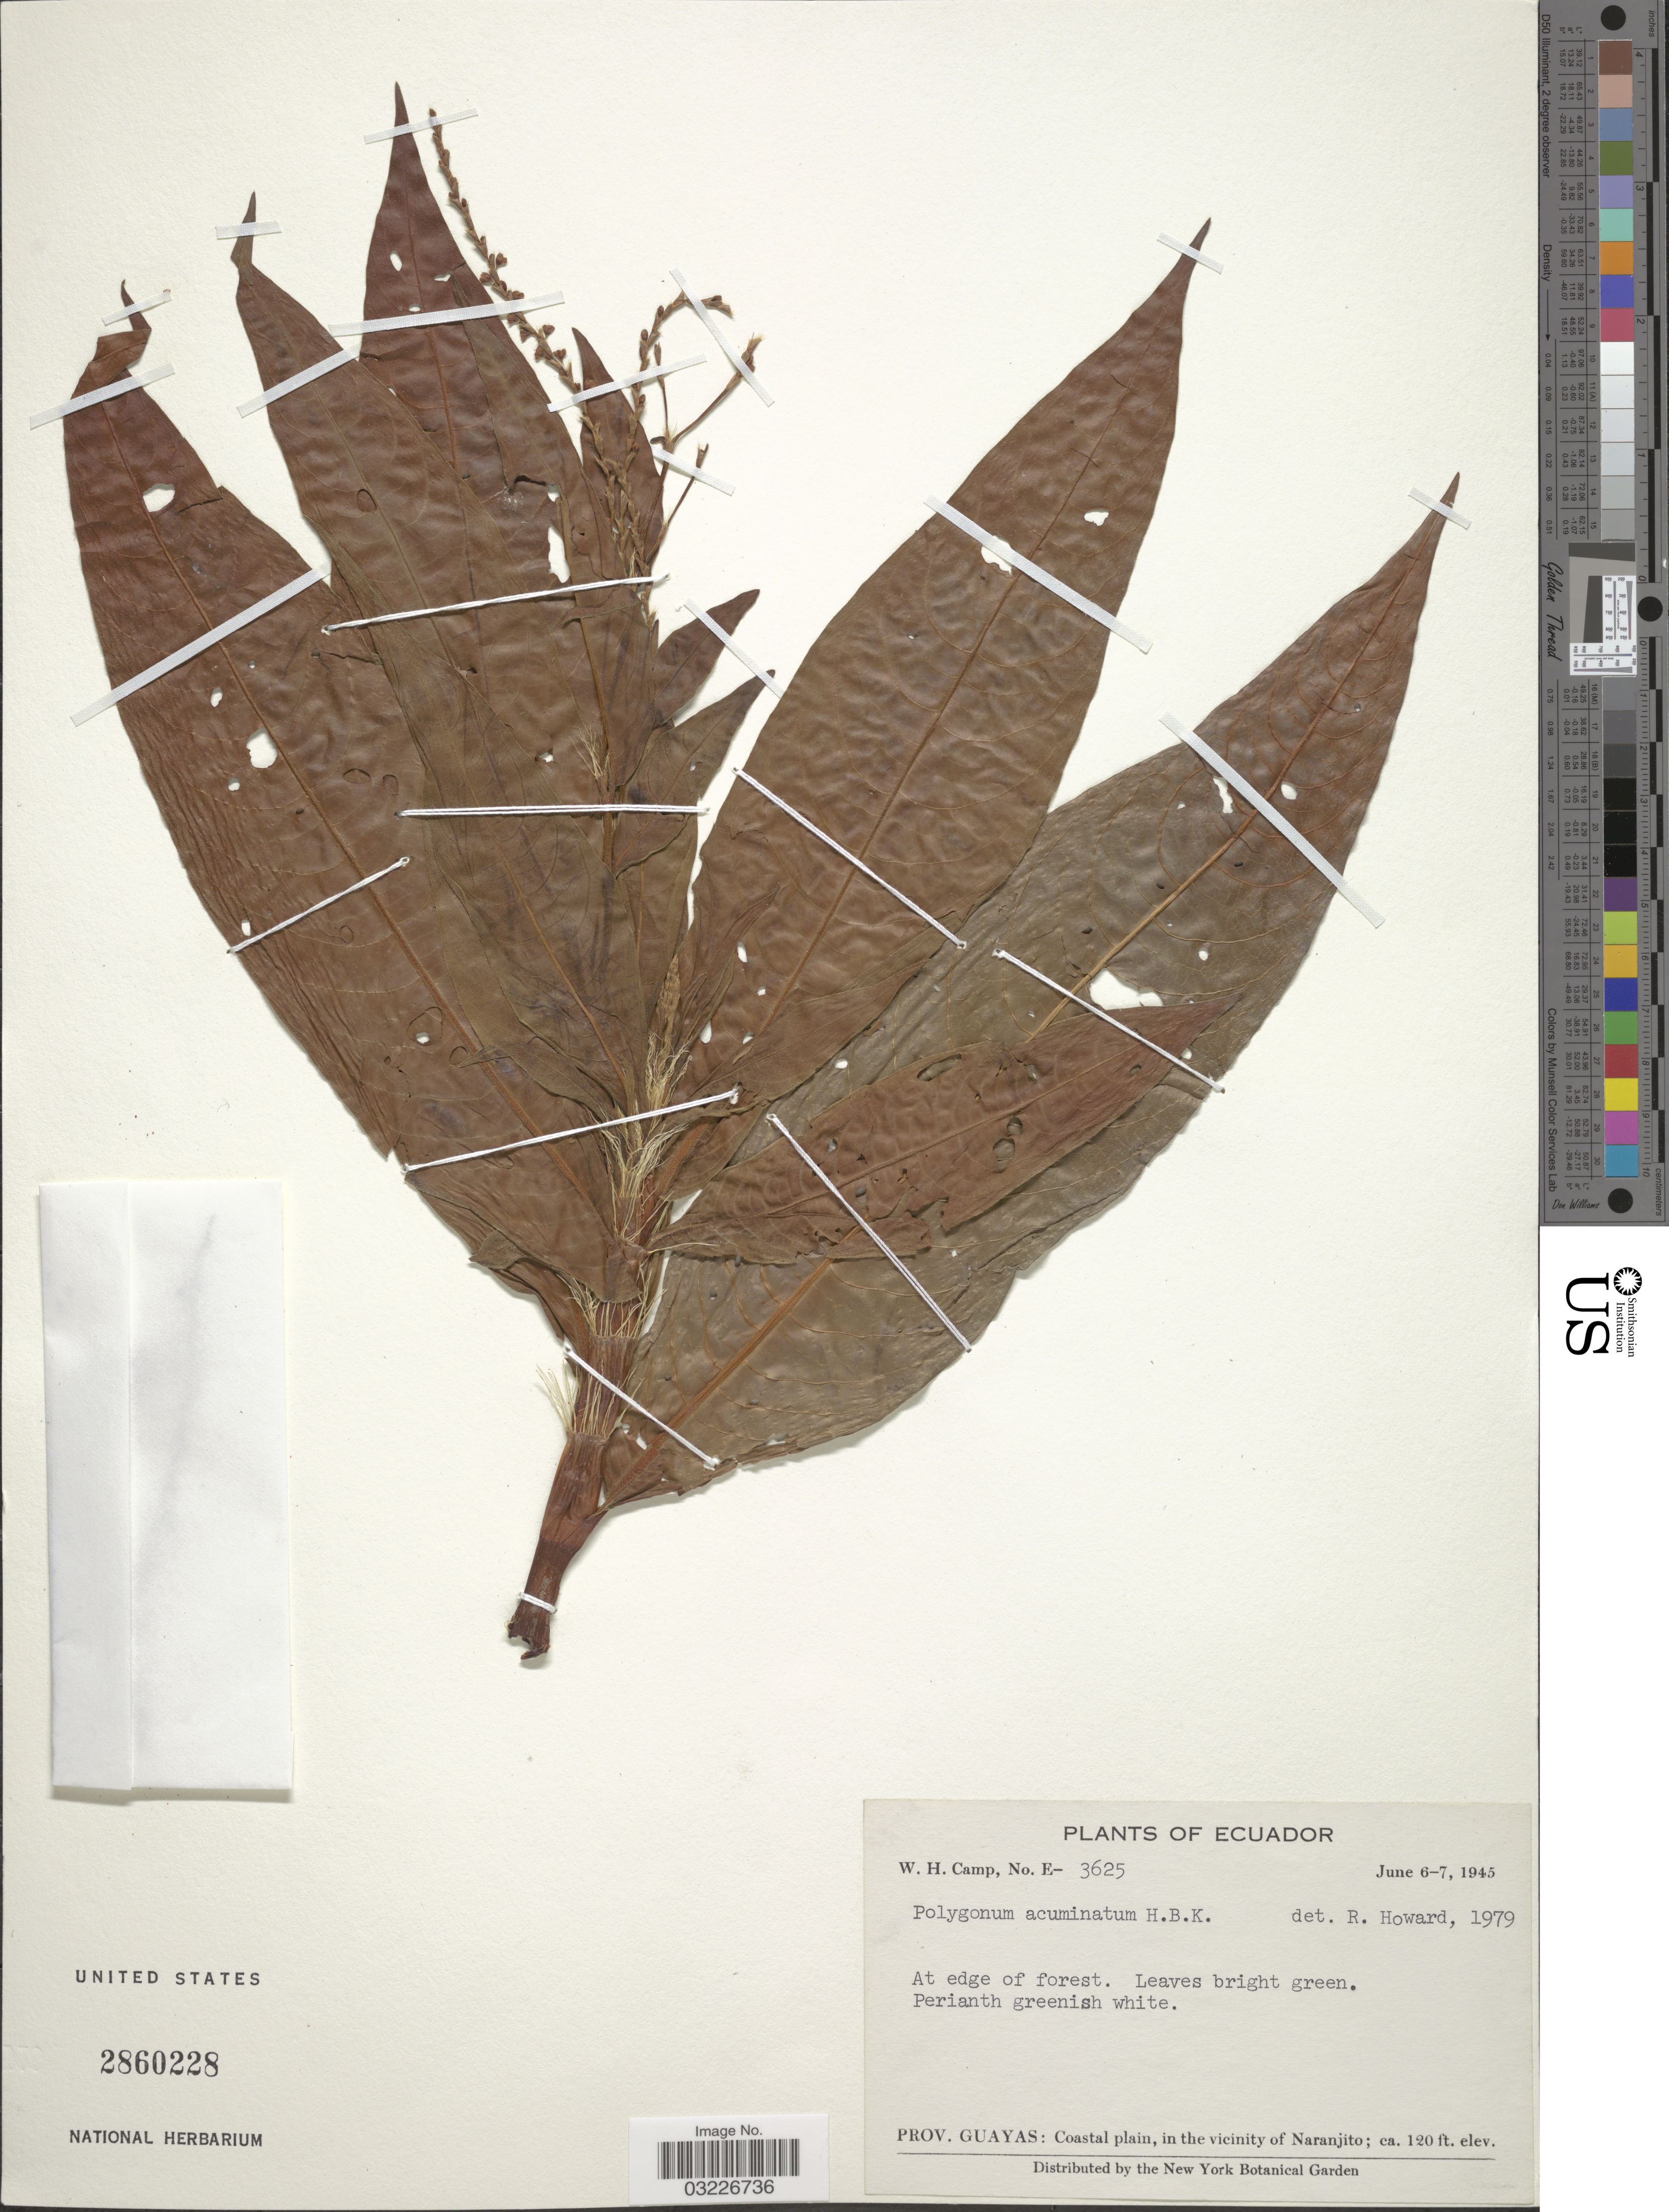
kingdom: Plantae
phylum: Tracheophyta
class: Magnoliopsida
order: Caryophyllales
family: Polygonaceae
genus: Polygonum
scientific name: Polygonum acuminatum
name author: Kunth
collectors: W. H. Camp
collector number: E-3625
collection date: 1945-06-06/1945-06-07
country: Ecuador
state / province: Guayas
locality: Coastal plain, in the vicinity of Naranjito.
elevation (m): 37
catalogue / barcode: US 2860228